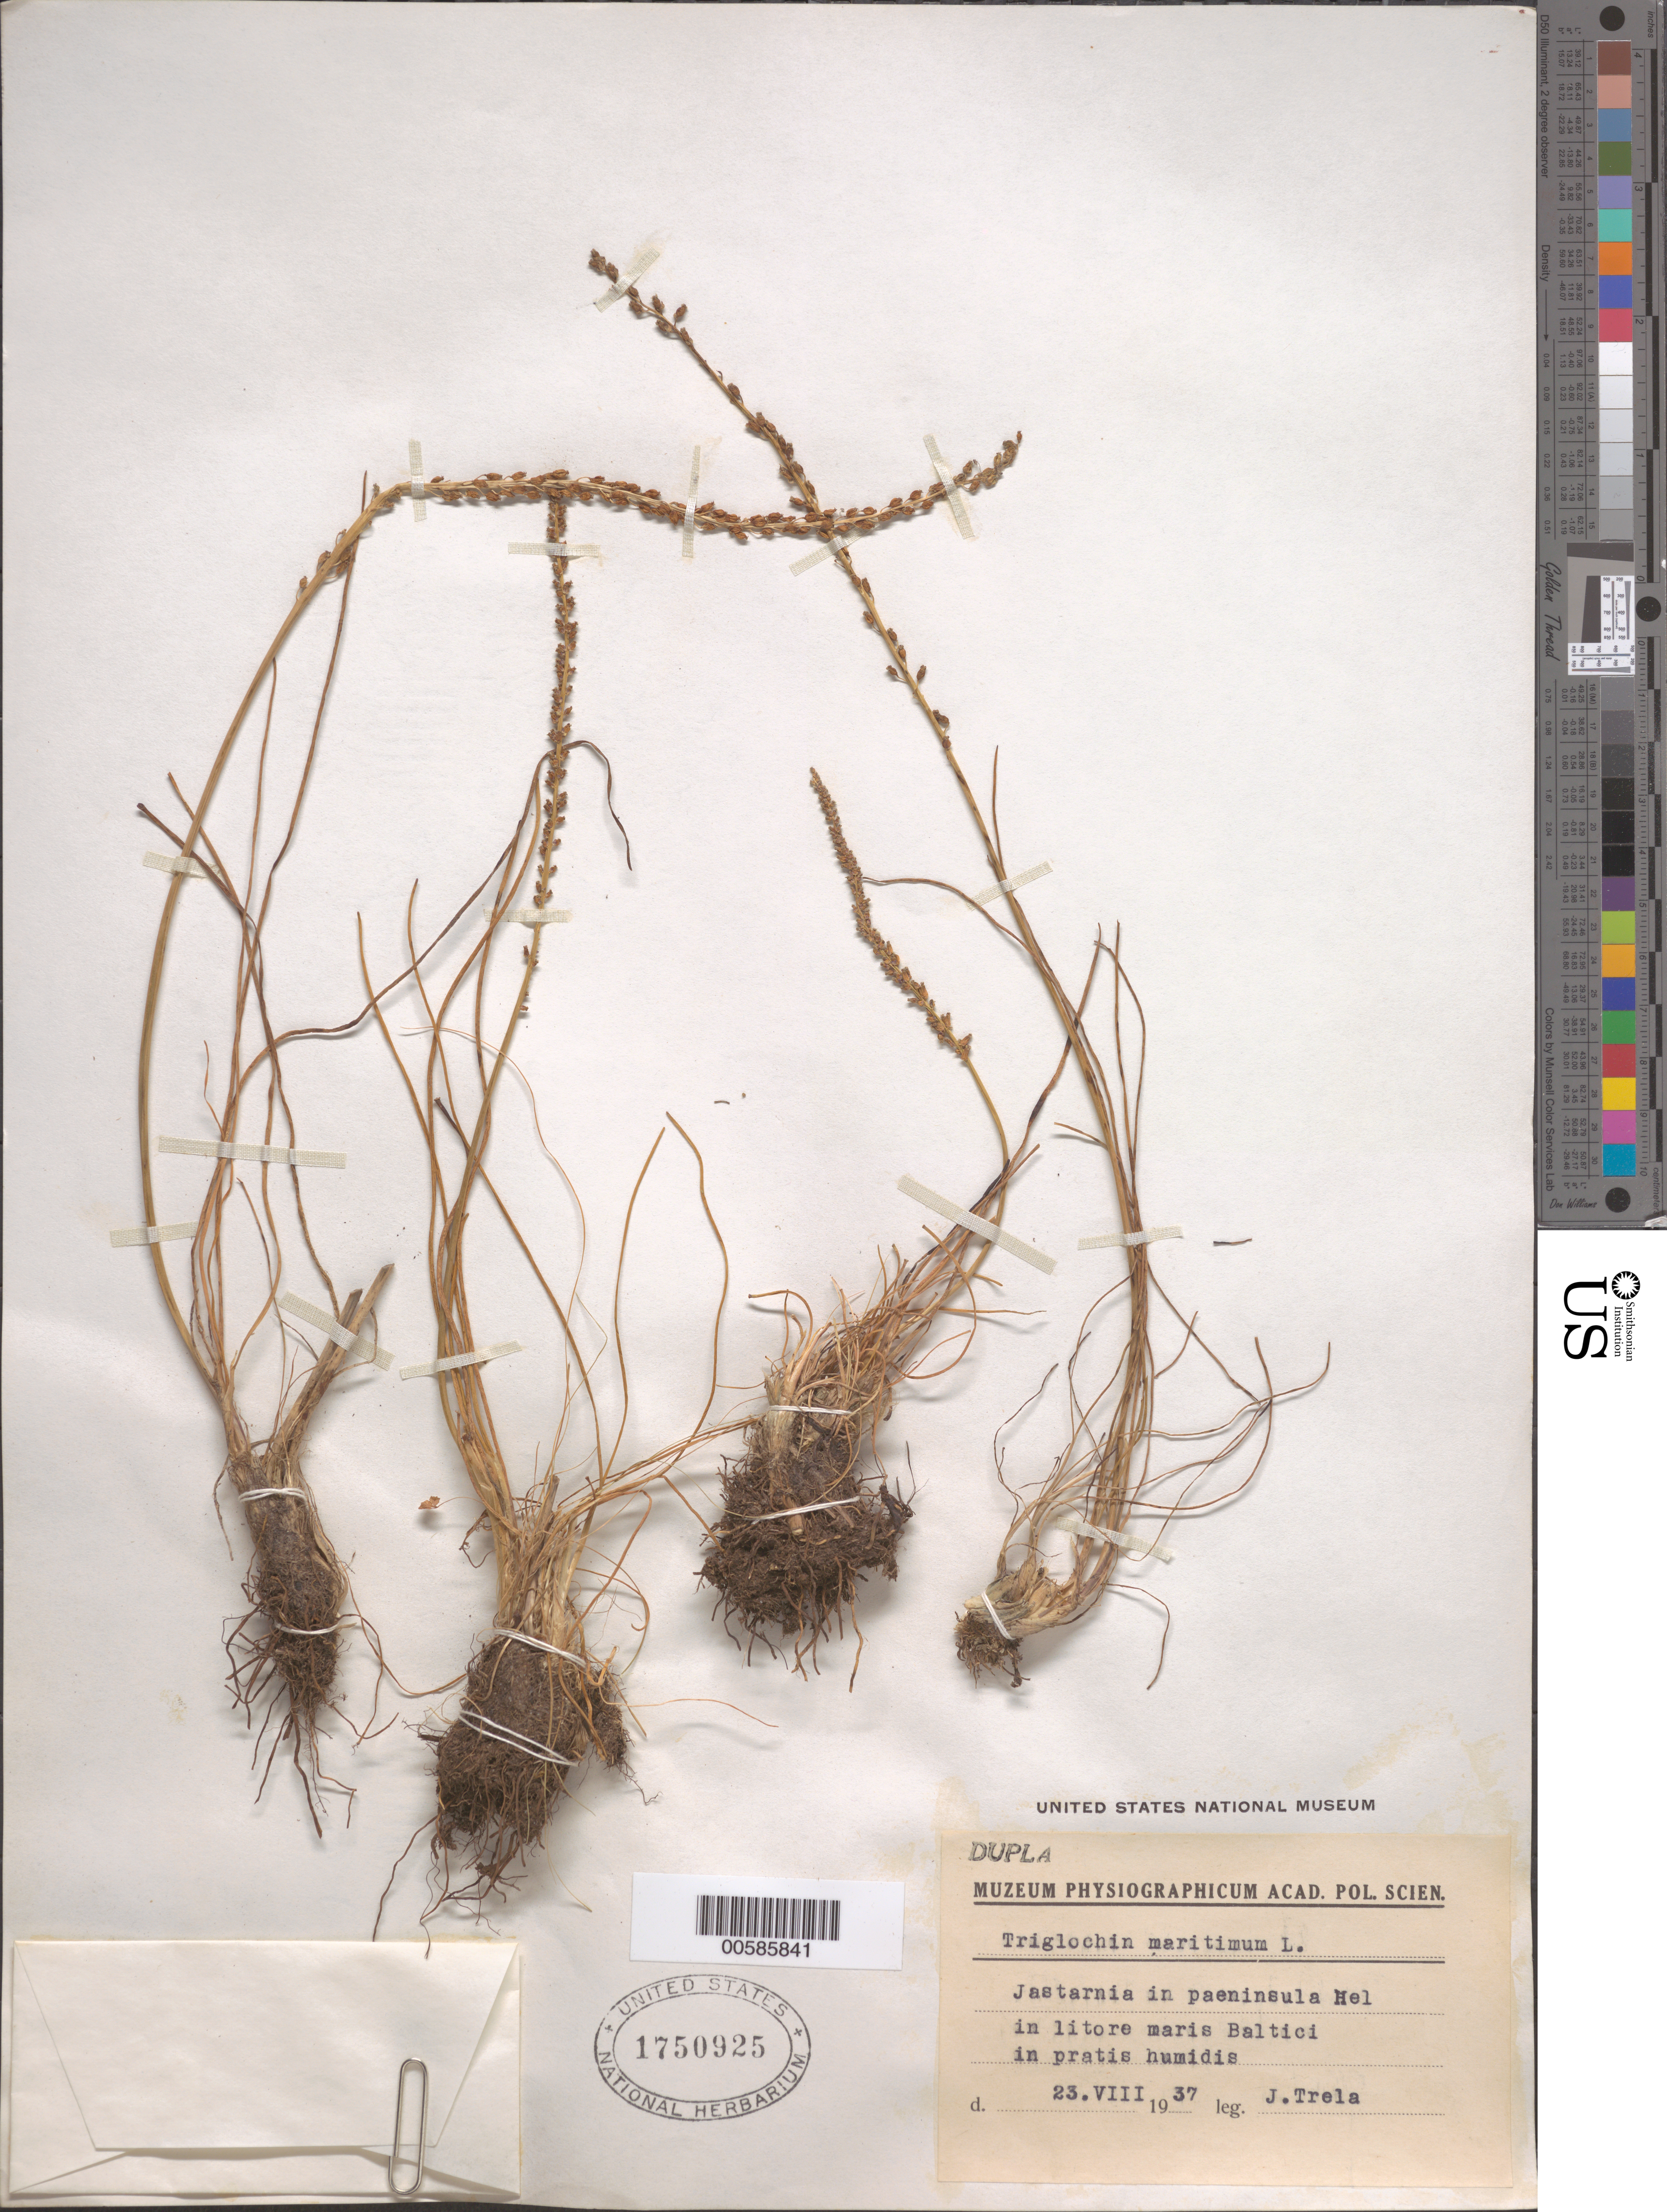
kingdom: Plantae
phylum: Tracheophyta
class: Liliopsida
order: Alismatales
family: Juncaginaceae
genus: Triglochin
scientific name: Triglochin maritima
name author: L.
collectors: J. Trela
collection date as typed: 23 Aug 1937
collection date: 1937-08-23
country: Bosnia and Herzegovina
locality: Baltici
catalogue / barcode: US 1750925